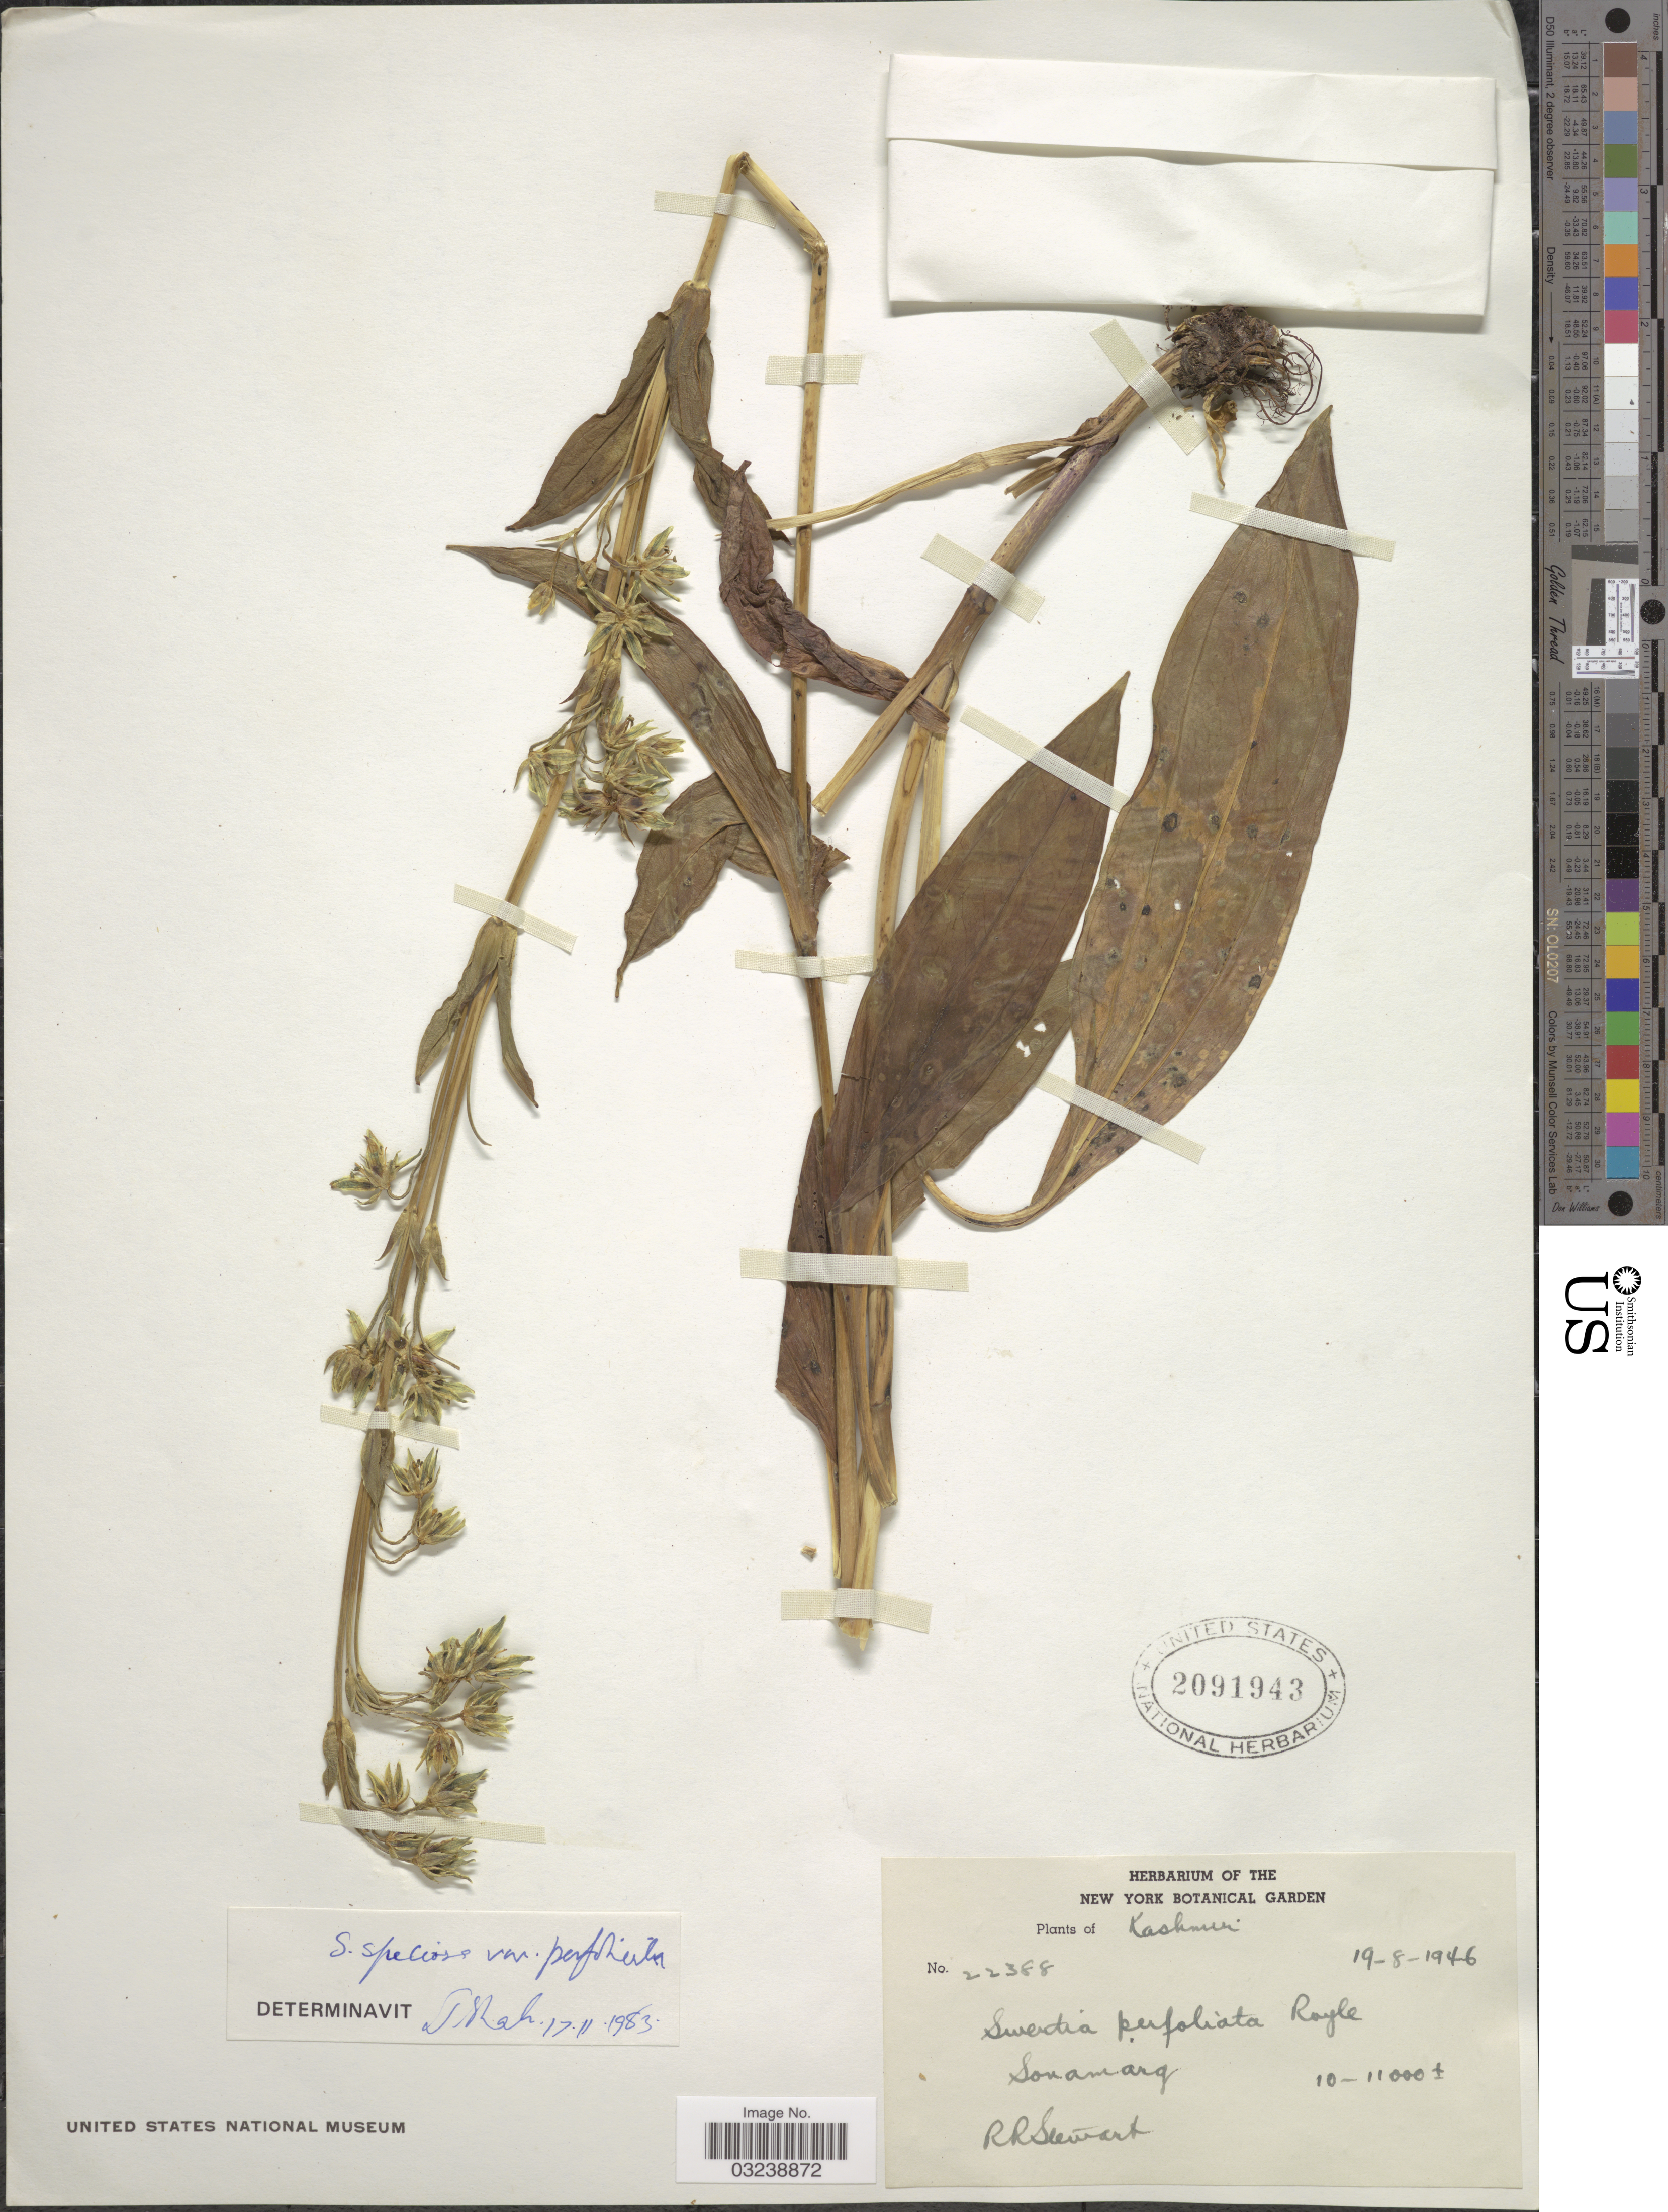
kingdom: Plantae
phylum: Tracheophyta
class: Magnoliopsida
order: Gentianales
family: Gentianaceae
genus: Swertia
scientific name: Swertia speciosa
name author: Wall.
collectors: R. Stewart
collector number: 22388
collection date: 1946-08-19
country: India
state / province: Jammu and Kashmir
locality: Kashmir. Sonamarg.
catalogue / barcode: US 2091943